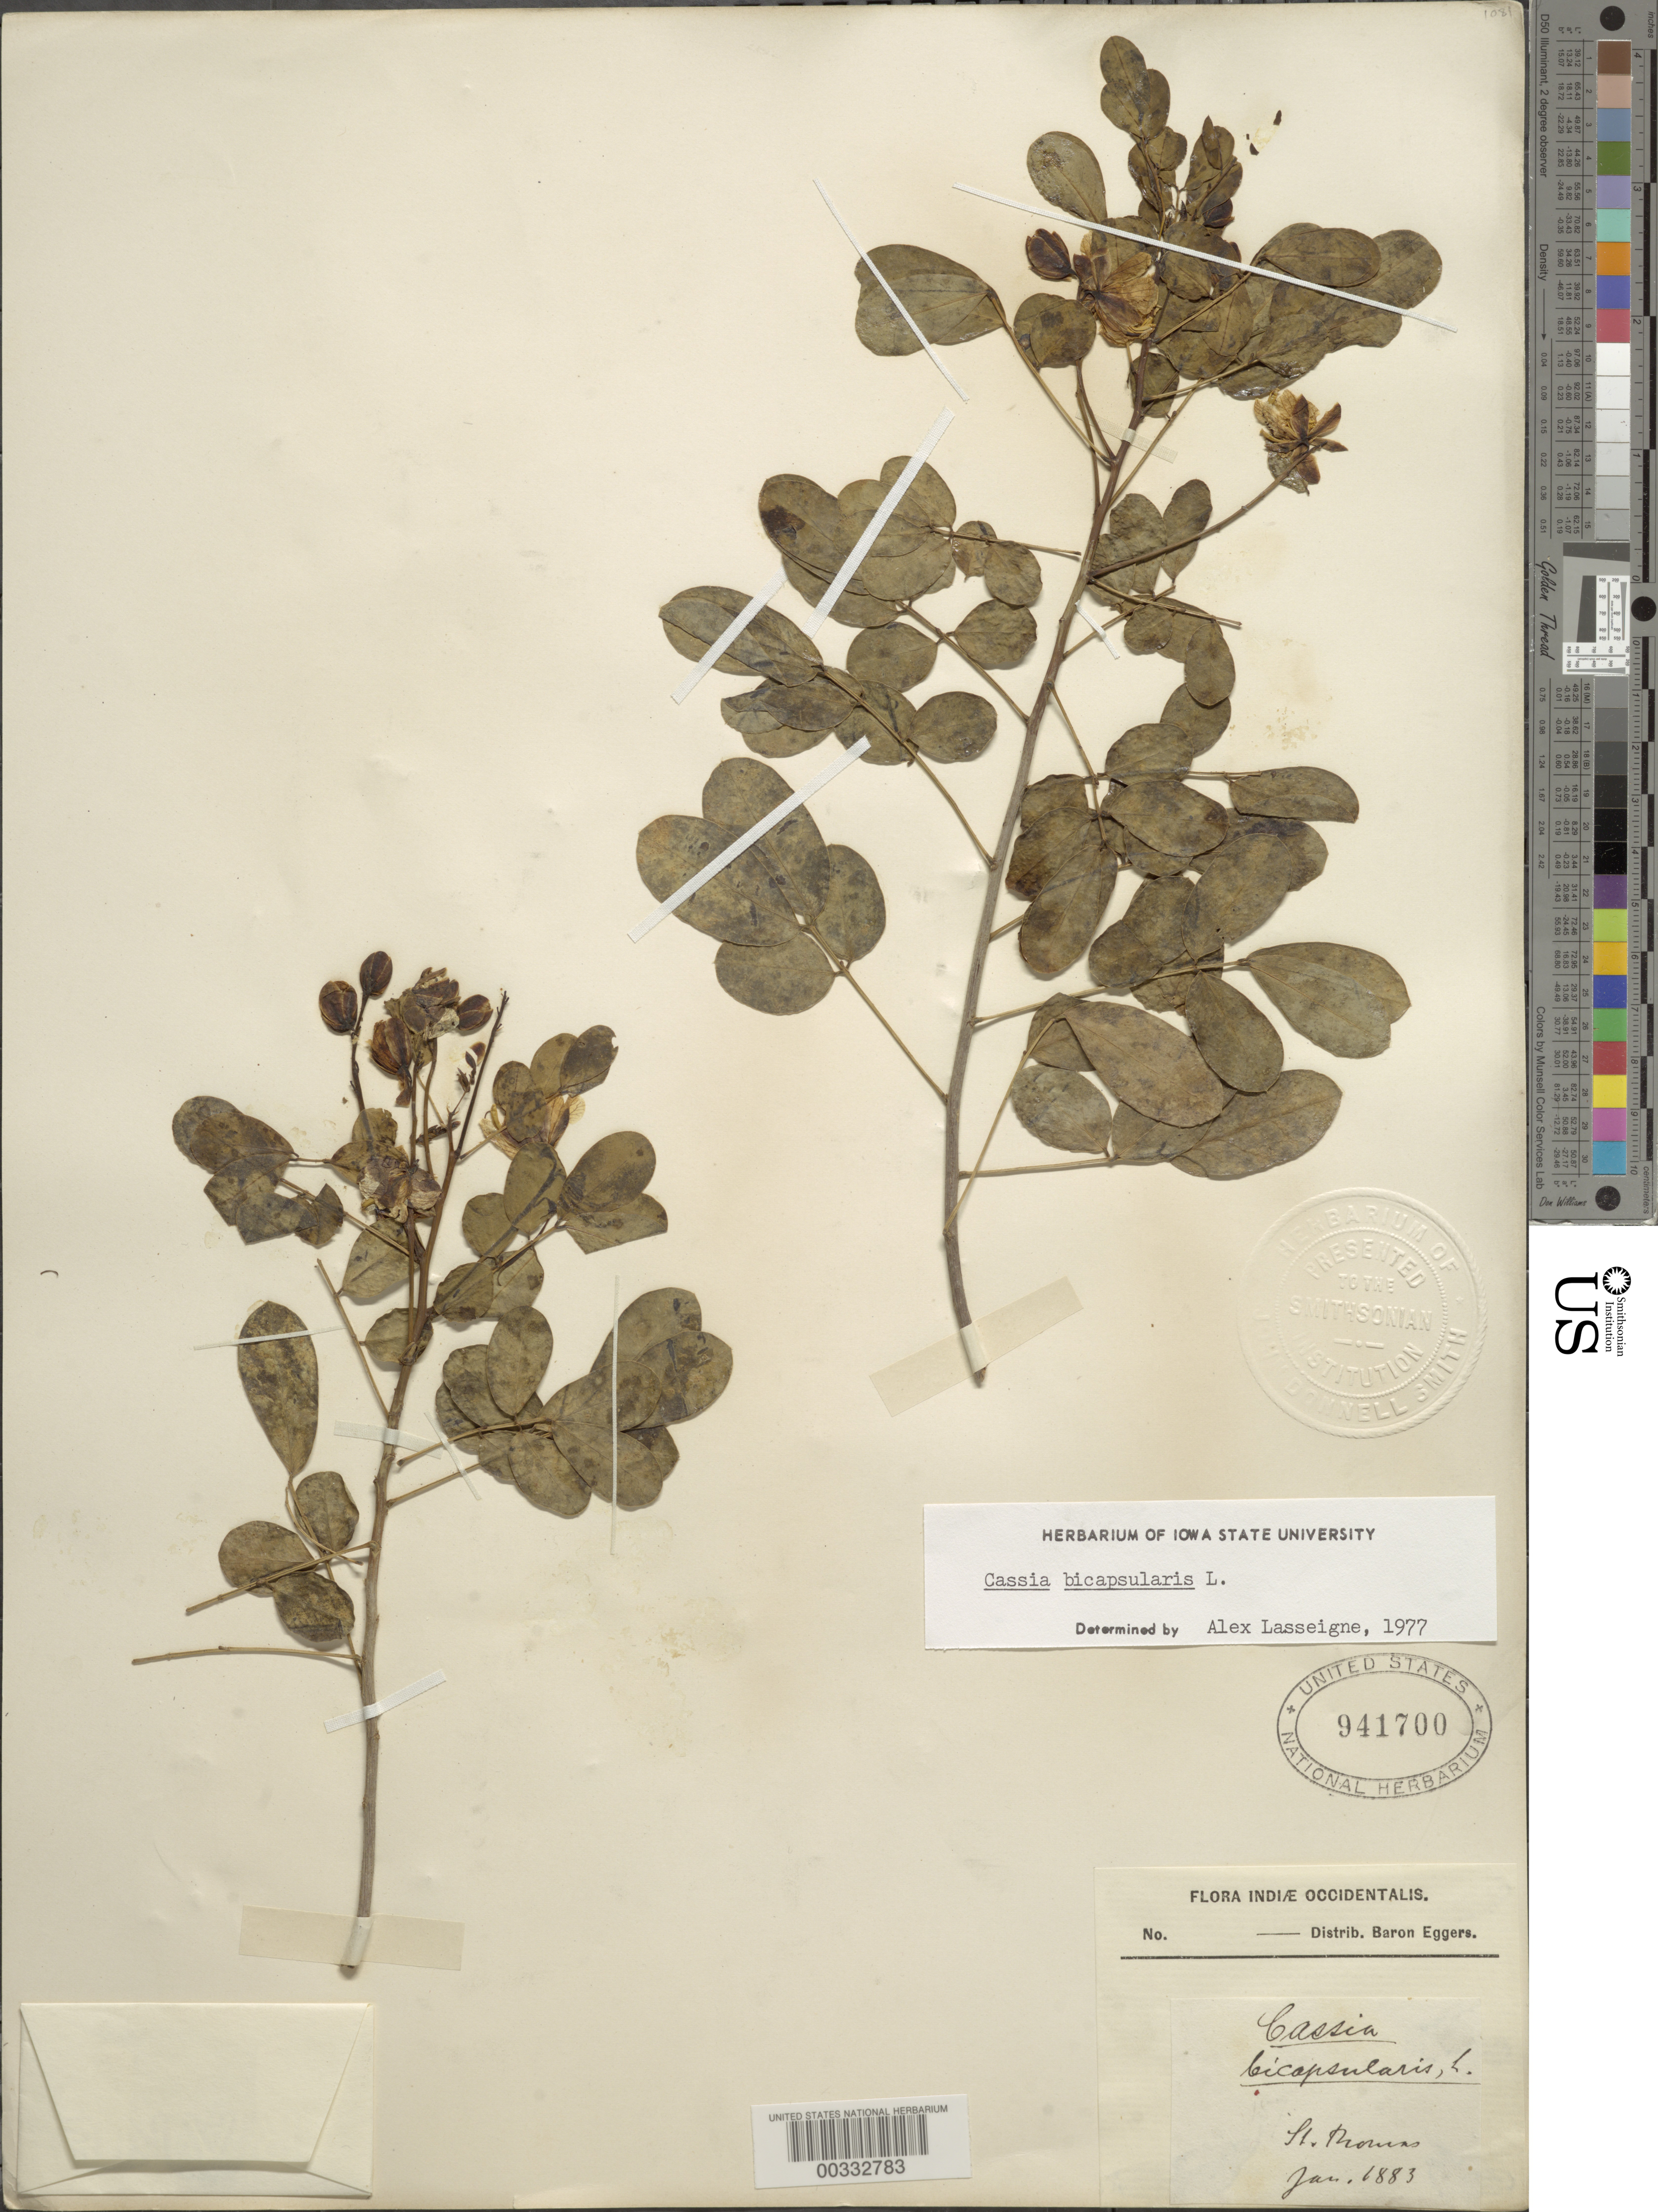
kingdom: Plantae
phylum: Tracheophyta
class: Magnoliopsida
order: Fabales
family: Fabaceae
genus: Senna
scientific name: Senna bicapsularis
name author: (L.) Roxb.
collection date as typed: Jan 1883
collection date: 1883-01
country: U.S. Virgin Islands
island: St. Thomas Island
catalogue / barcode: US 941700